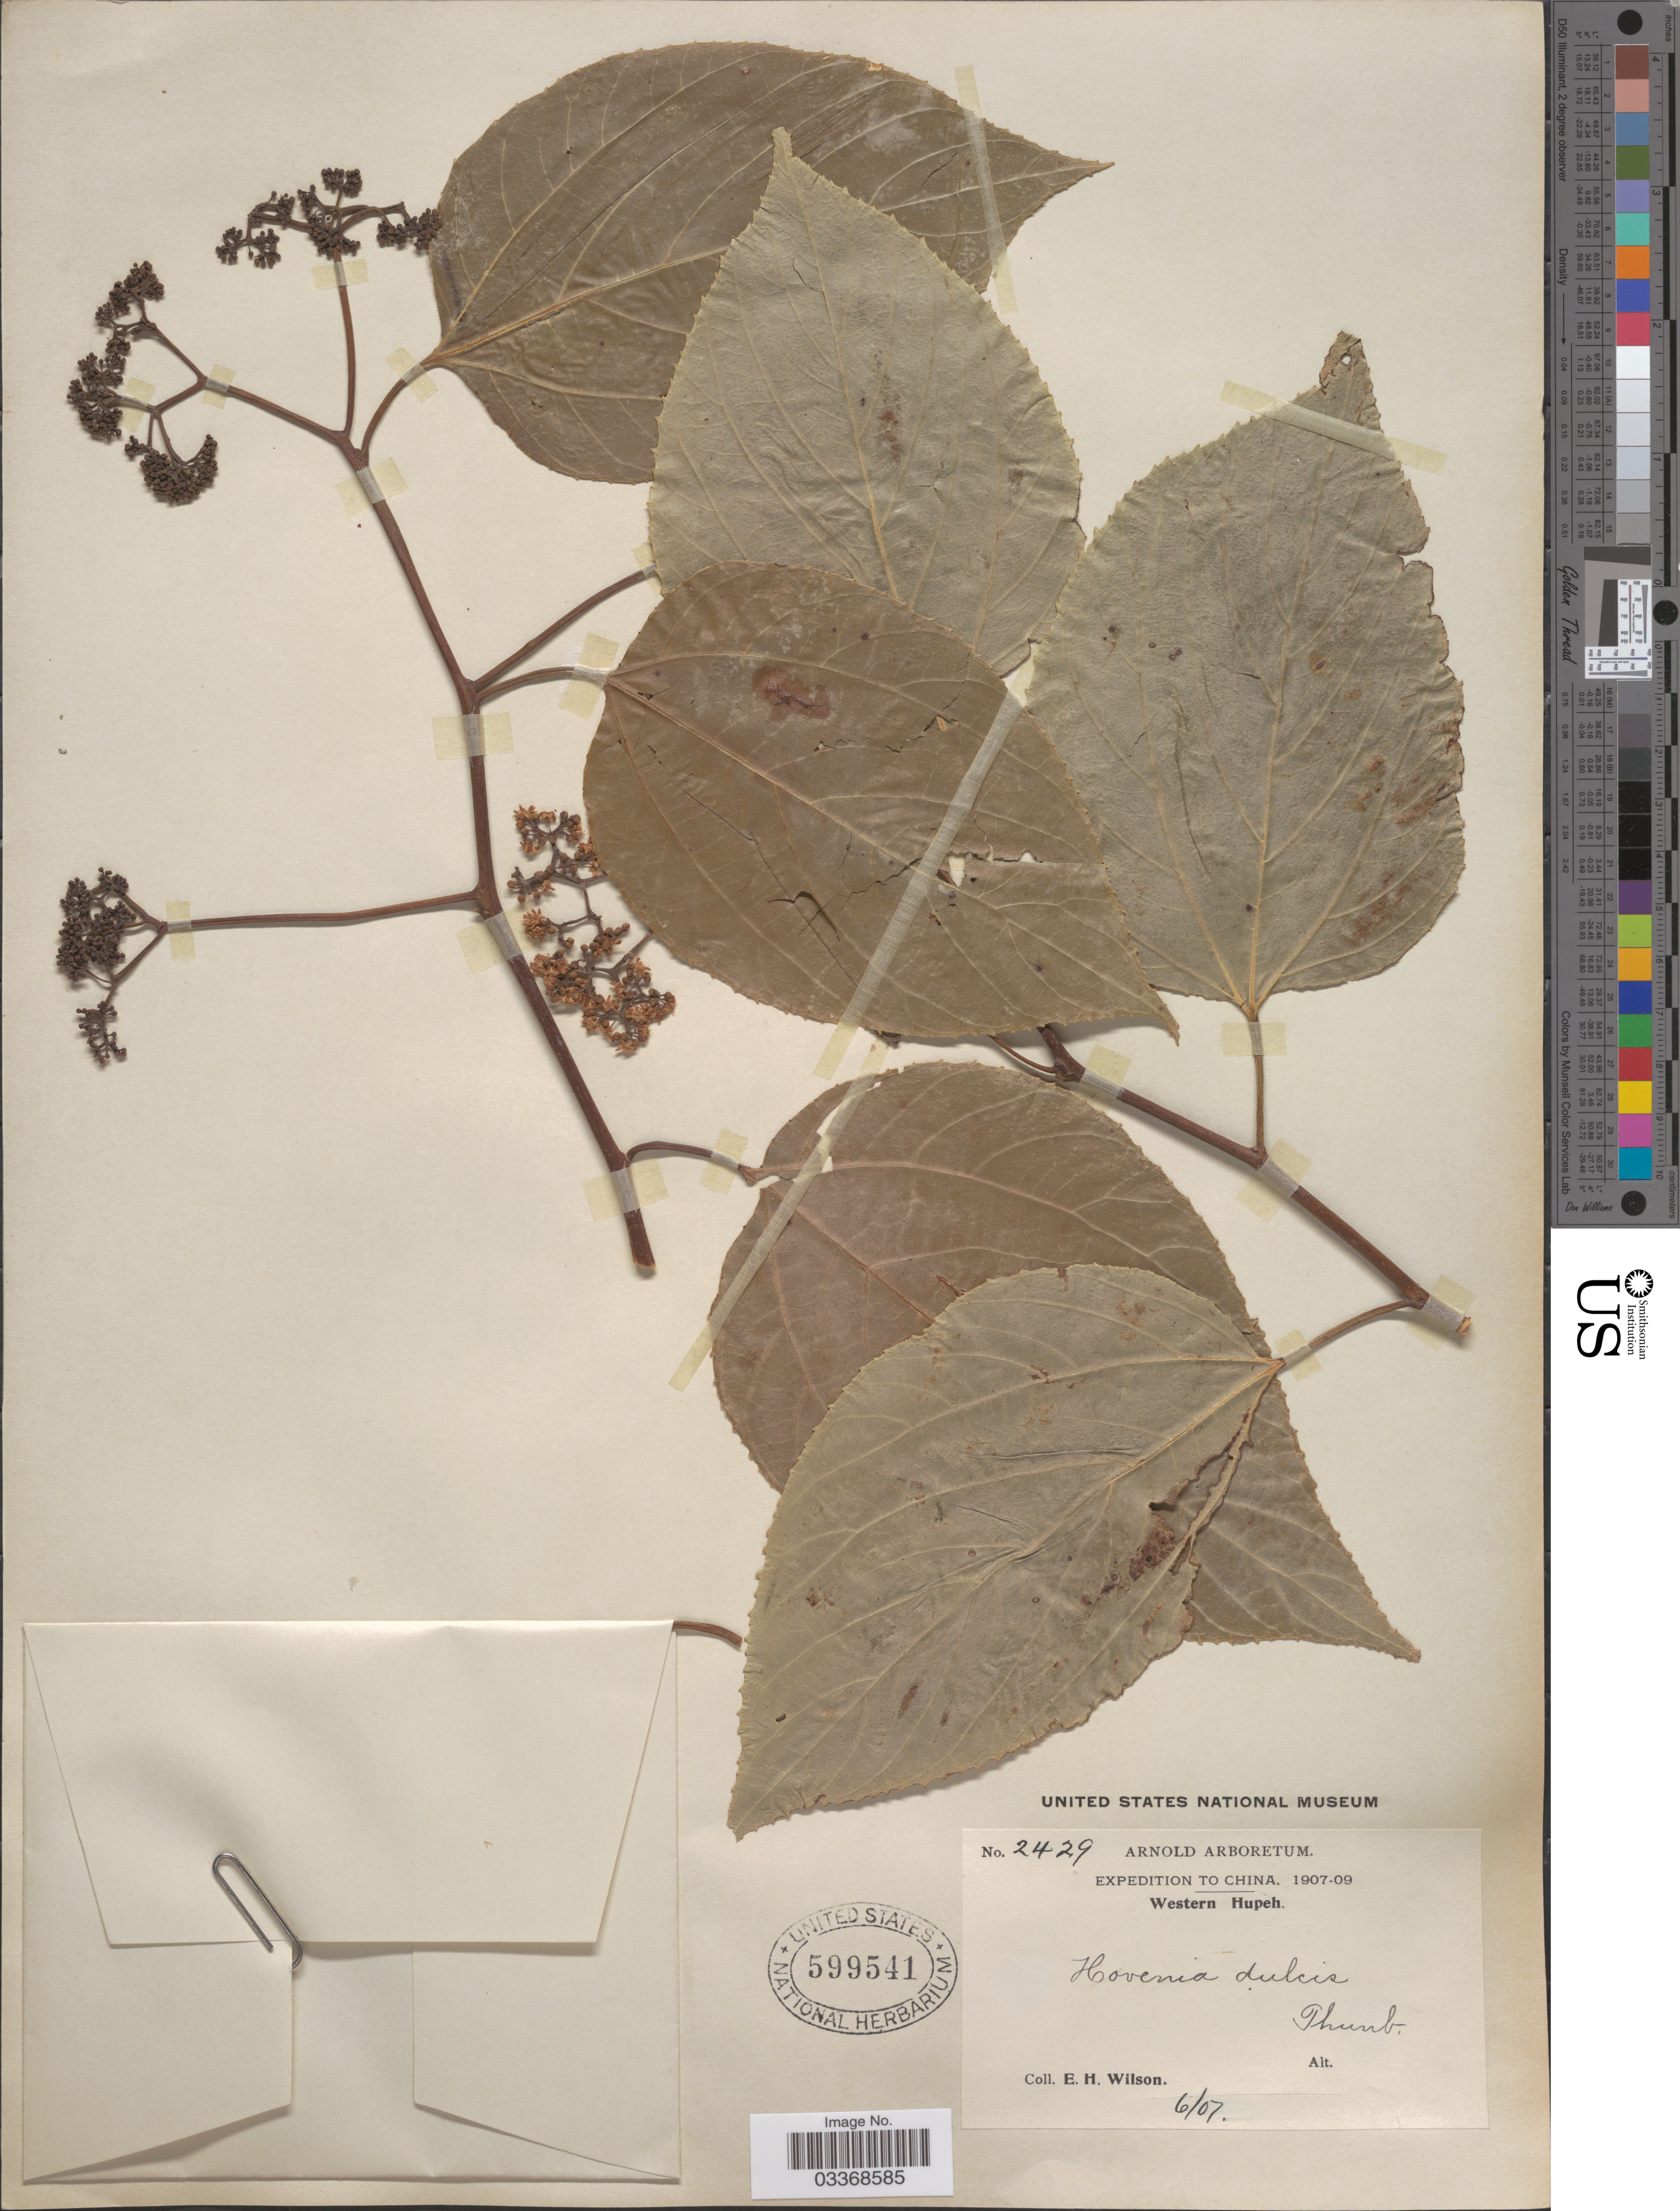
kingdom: Plantae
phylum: Tracheophyta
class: Magnoliopsida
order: Rosales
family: Rhamnaceae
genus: Hovenia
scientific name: Hovenia dulcis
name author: Thunb.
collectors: E. Wilson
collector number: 2429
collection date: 1907-06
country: China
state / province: Hubei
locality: Western Hupeh.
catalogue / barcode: US 599541